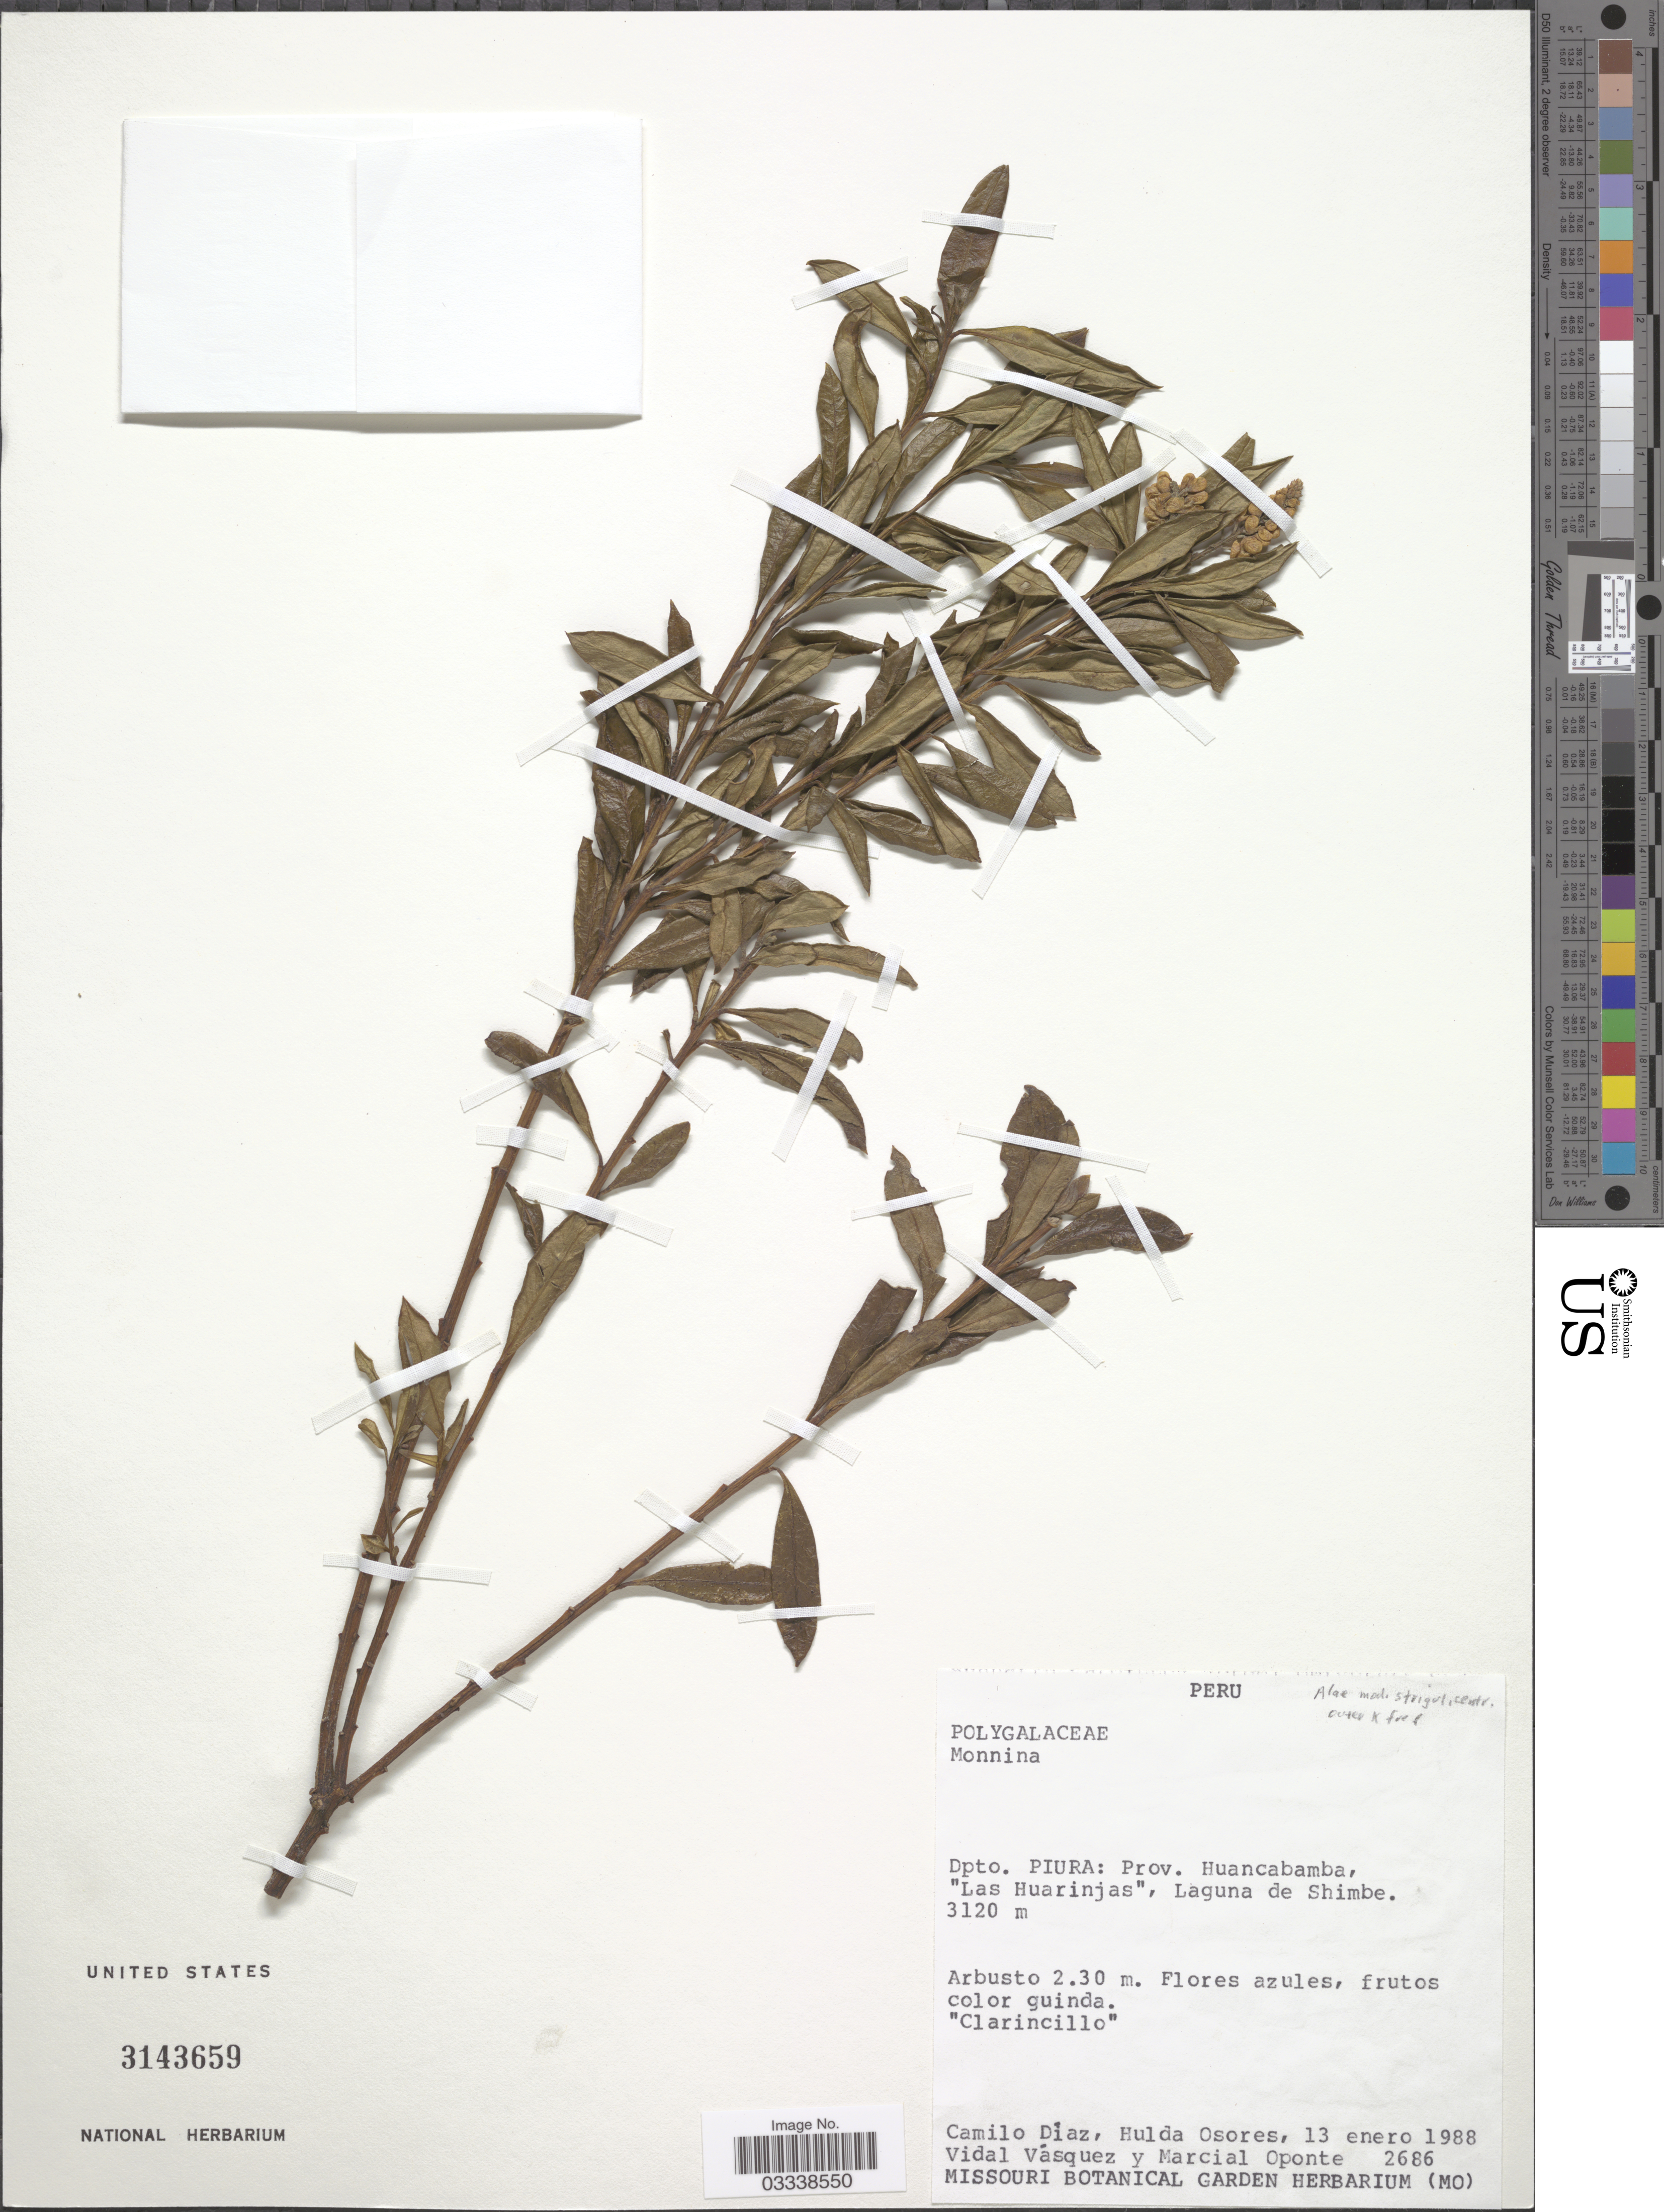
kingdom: Plantae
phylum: Tracheophyta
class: Magnoliopsida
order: Fabales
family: Polygalaceae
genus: Monnina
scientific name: Monnina sp.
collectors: C. Diaz Santibanez, H. Osores, V. Vasquez & M. Oponte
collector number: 2686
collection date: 1988-01-13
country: Peru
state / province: Piura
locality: Dpto. Piura: Prov. Huancabamba, "Las Huarinjas", Laguna de Shimbe.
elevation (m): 3120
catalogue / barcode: US 3143659